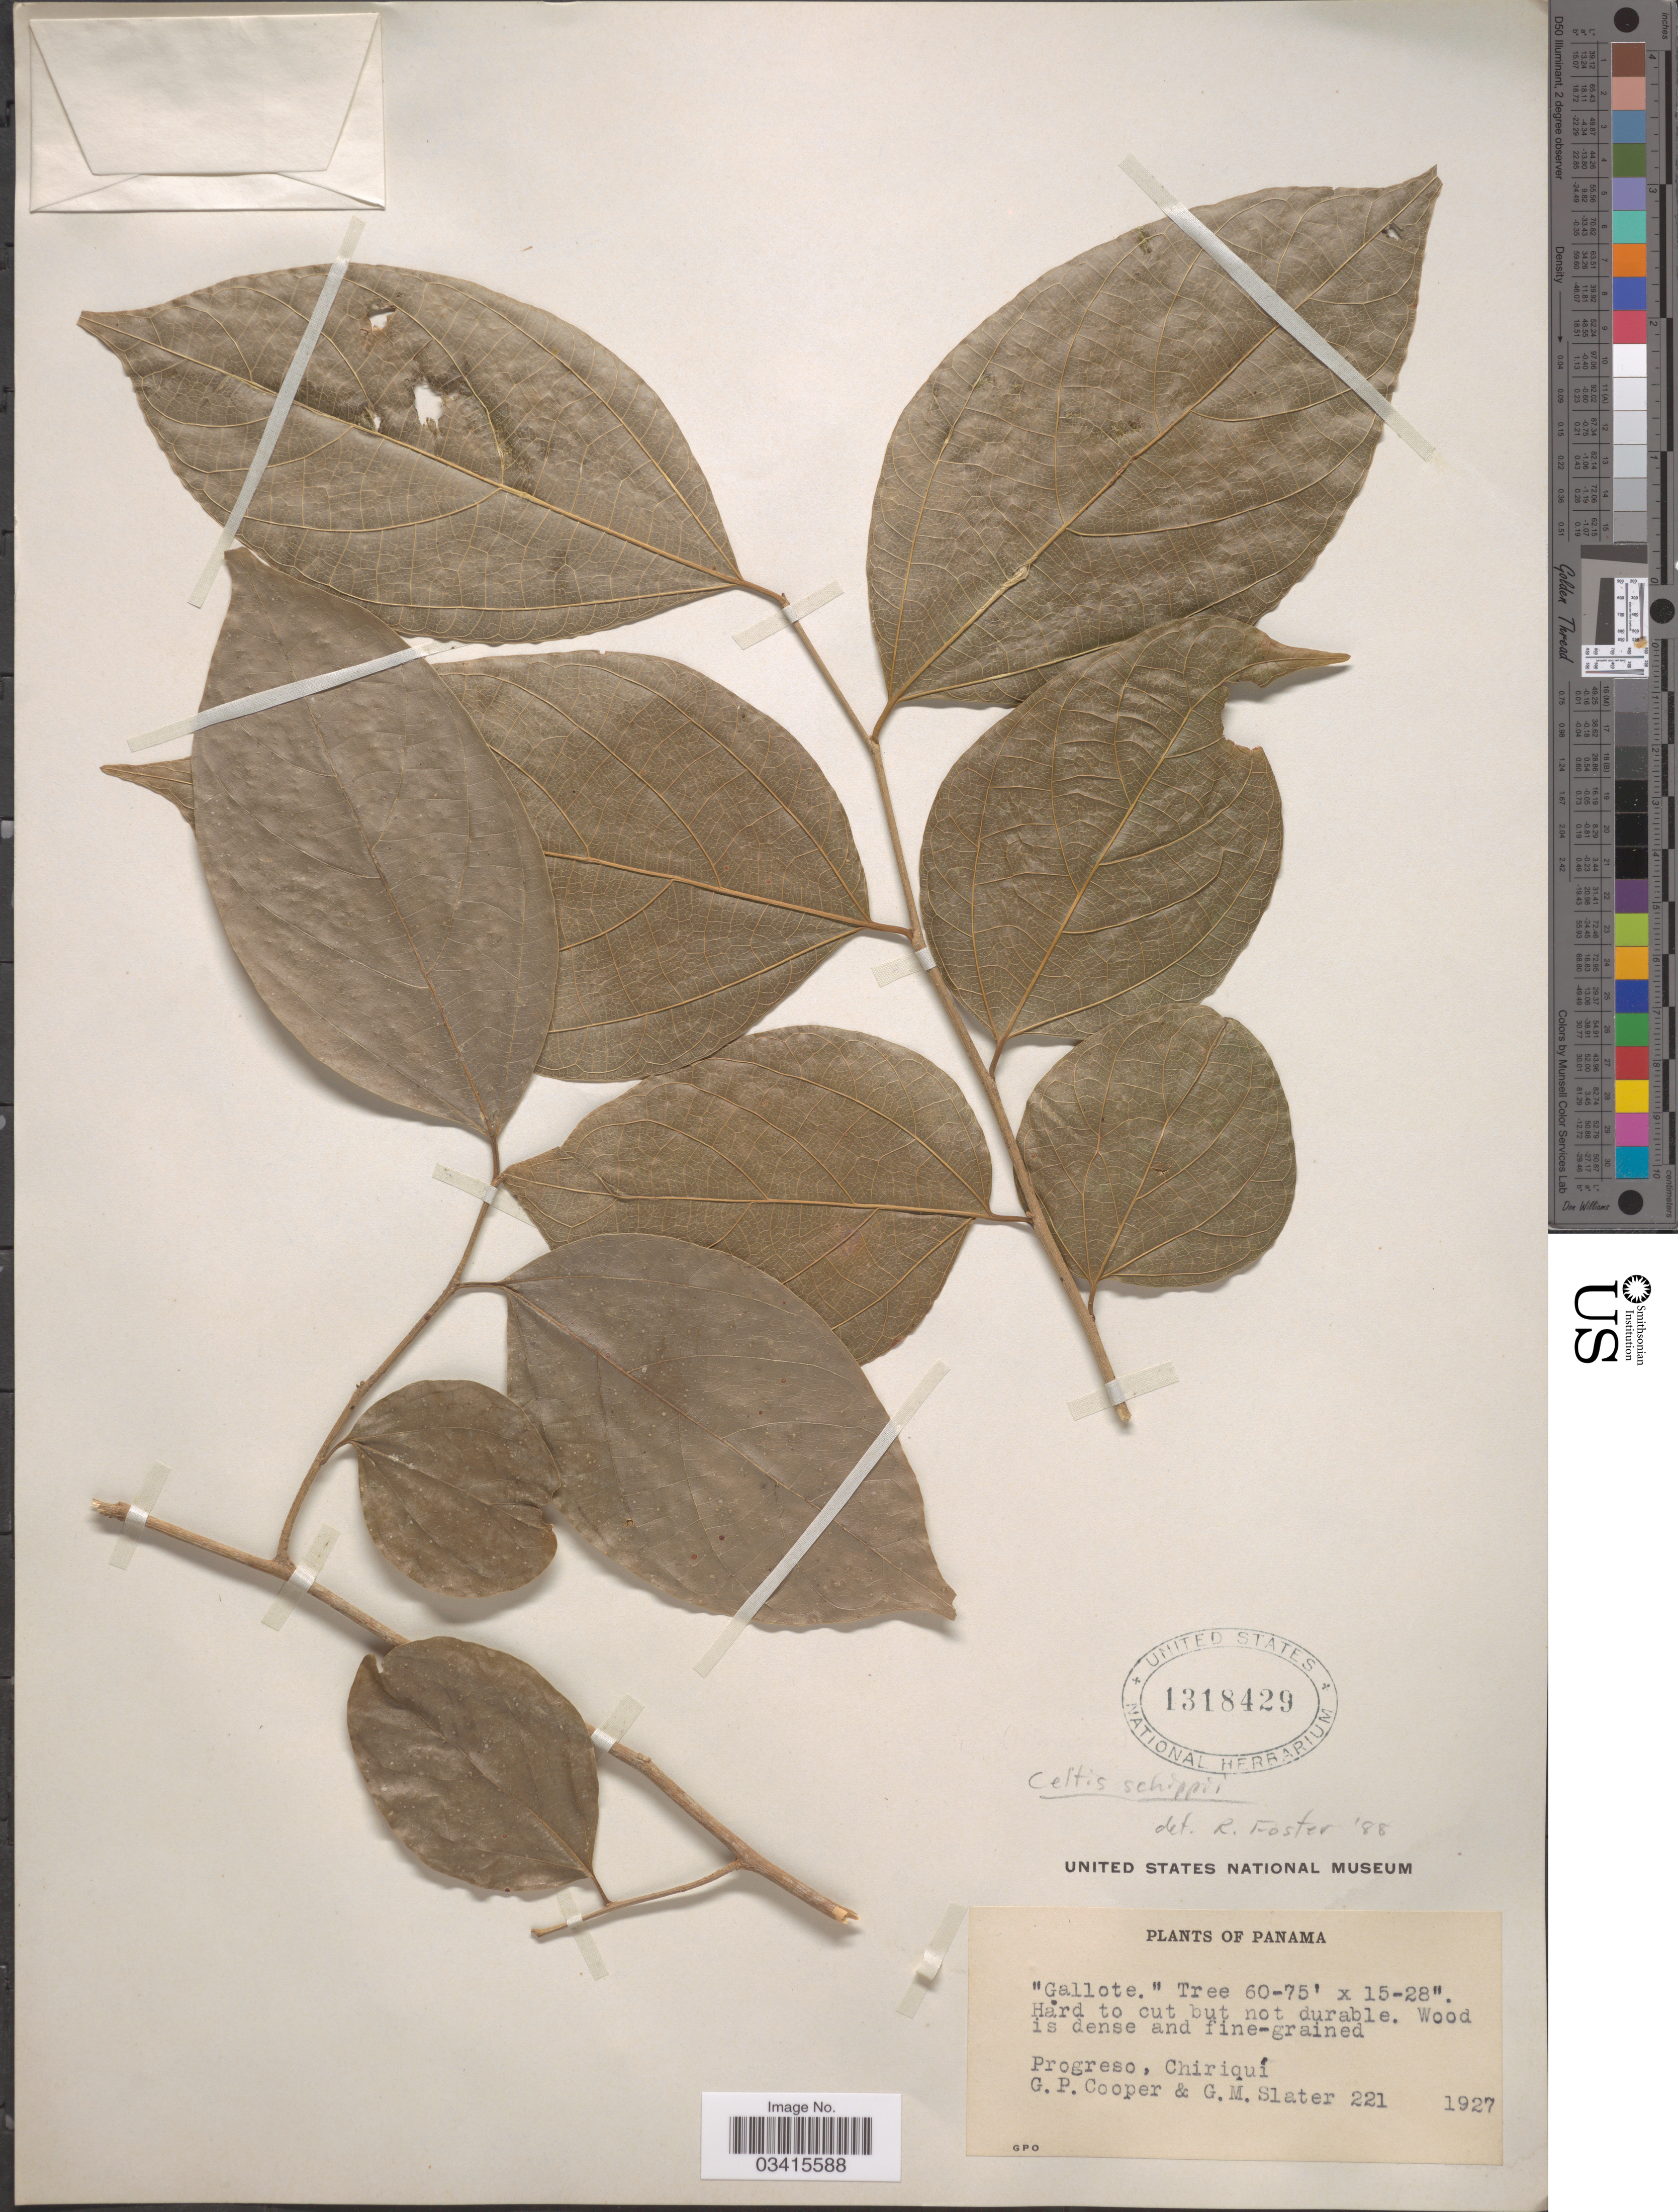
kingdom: Plantae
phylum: Tracheophyta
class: Magnoliopsida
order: Rosales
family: Cannabaceae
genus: Celtis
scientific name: Celtis schippii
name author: Standl.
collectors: G. Cooper & G. Slater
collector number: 221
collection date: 1927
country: Panama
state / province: Chiriqui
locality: Progreso.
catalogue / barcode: US 1318429